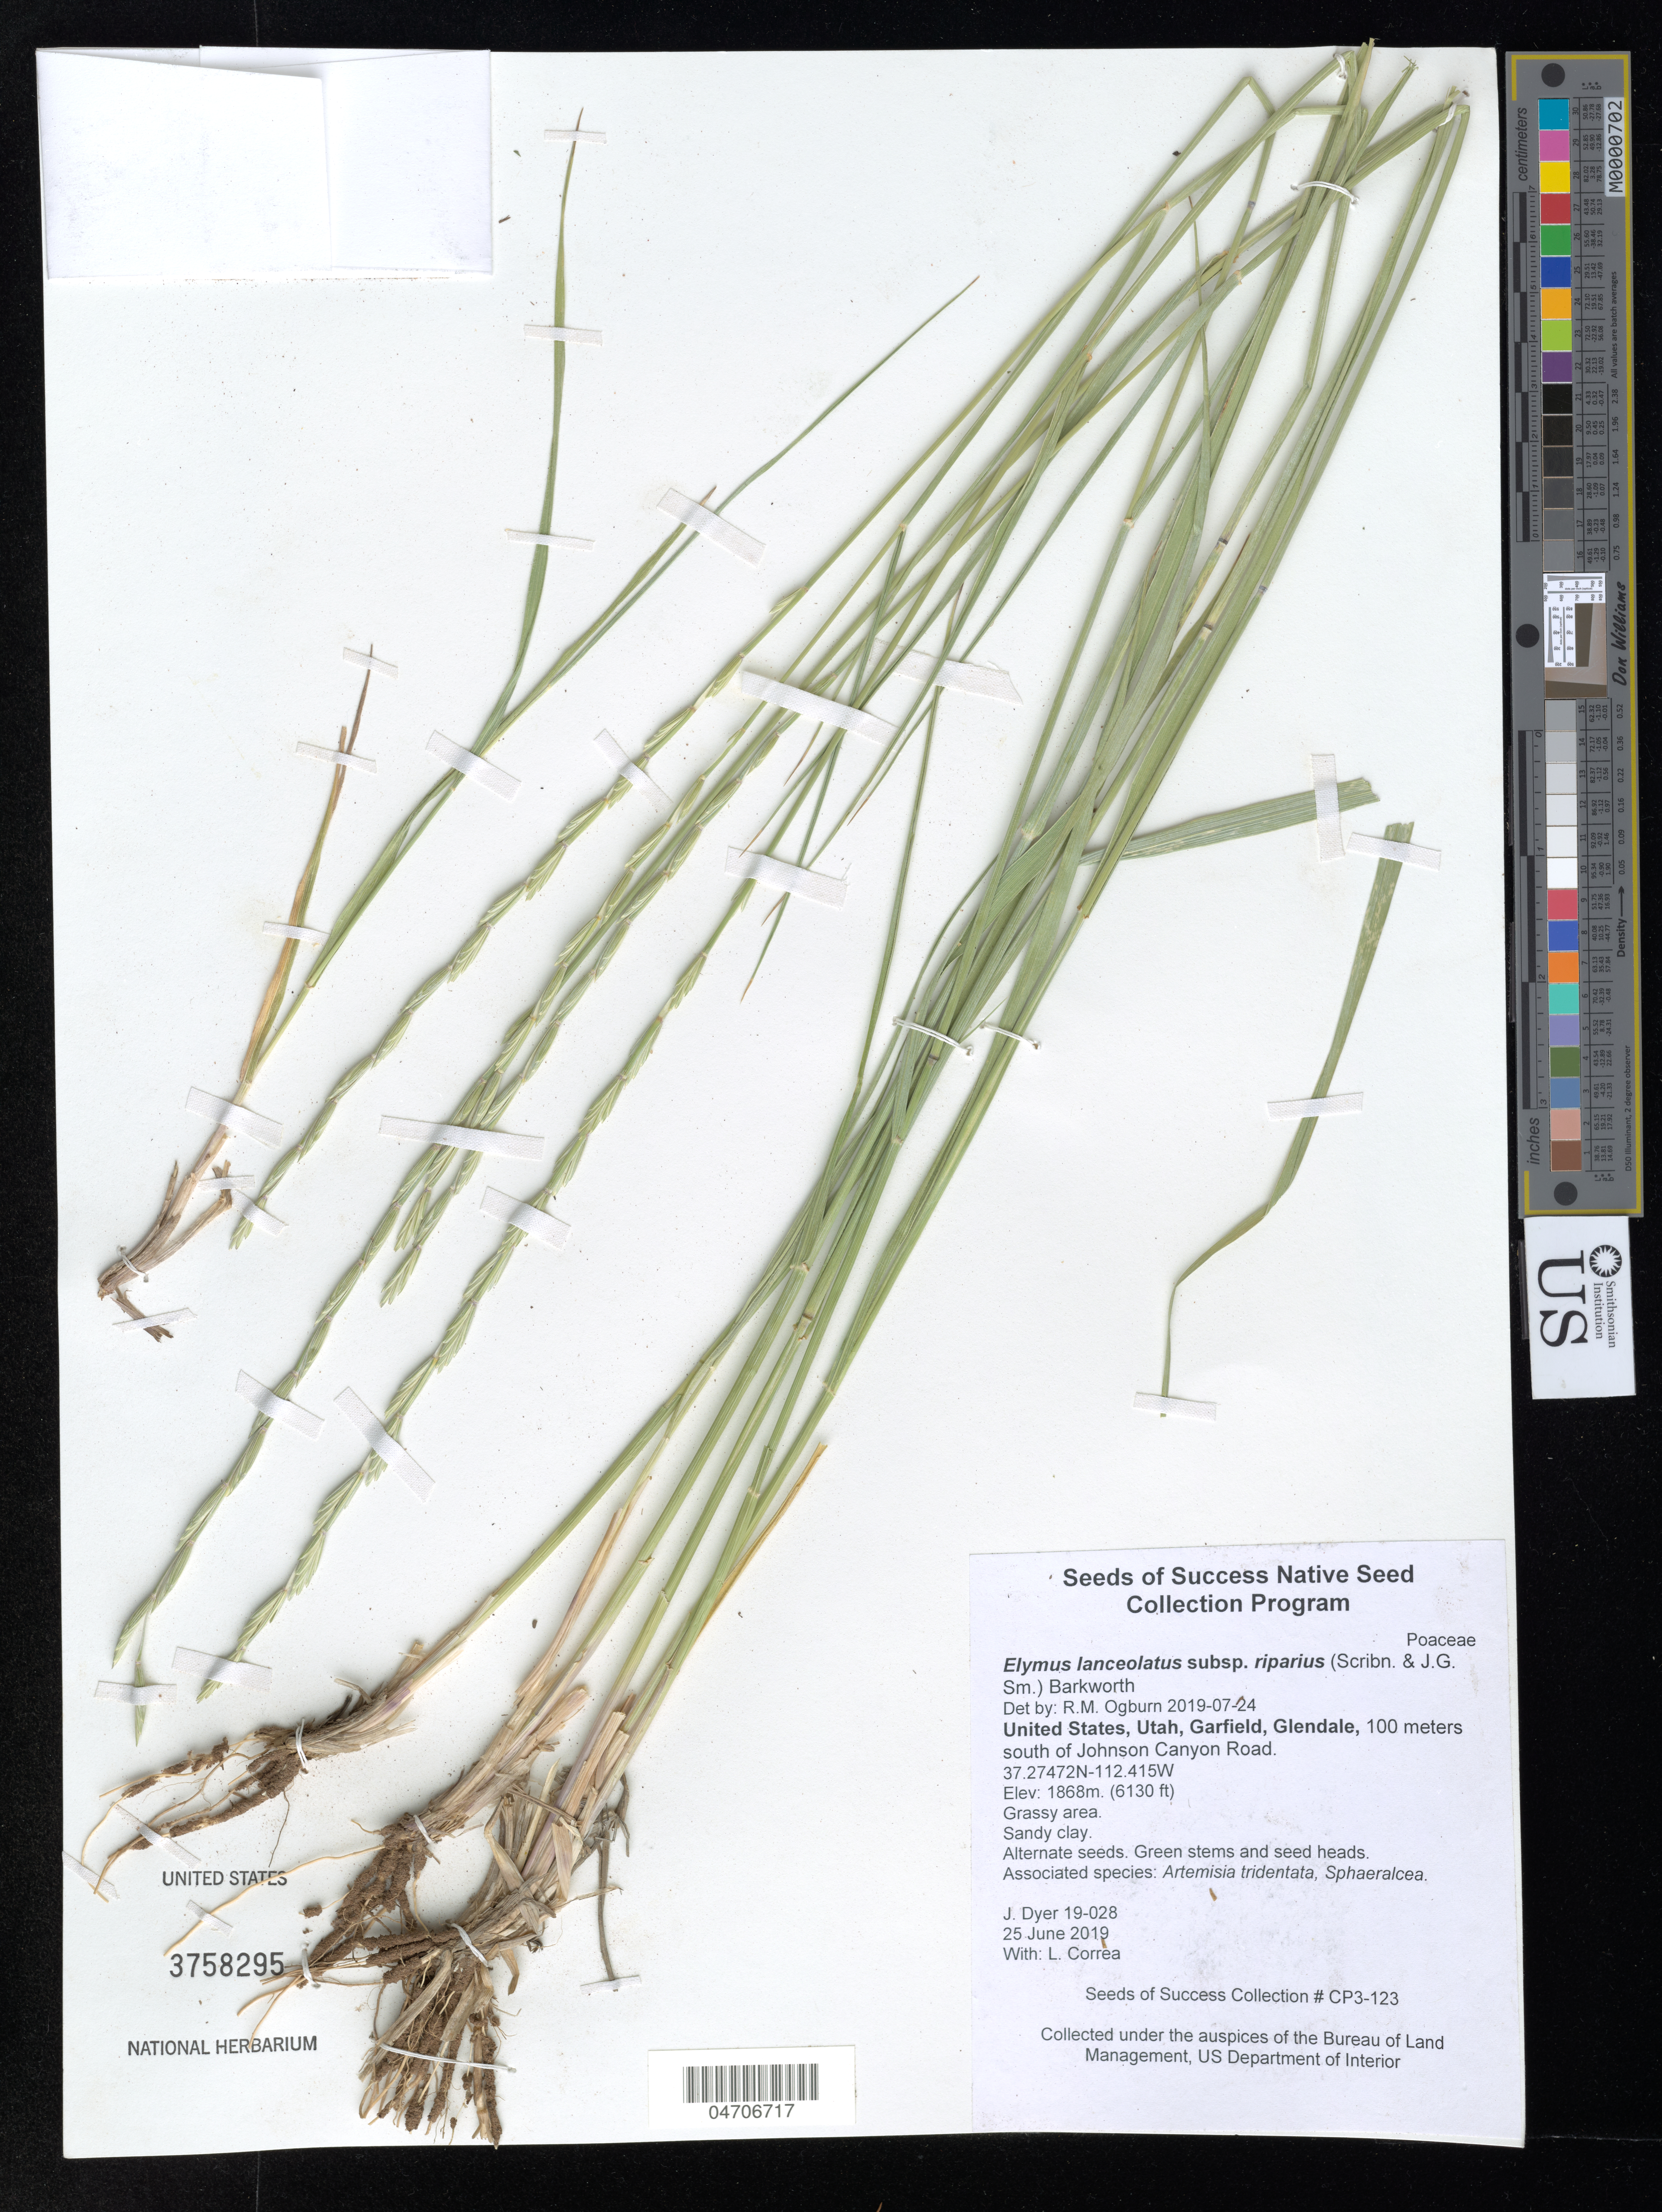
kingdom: Plantae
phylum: Tracheophyta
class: Liliopsida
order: Poales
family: Poaceae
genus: Elymus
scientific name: Elymus lanceolatus subsp. riparius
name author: (Scribn. & J.G. Sm.) Barkworth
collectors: A. Bonnette & L. Correa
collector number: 19-028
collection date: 2019-06-25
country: United States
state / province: Utah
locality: Garfield, Glendale, 100 meters south of Johnson Canyon Road.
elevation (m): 1868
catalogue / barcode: US 3758295